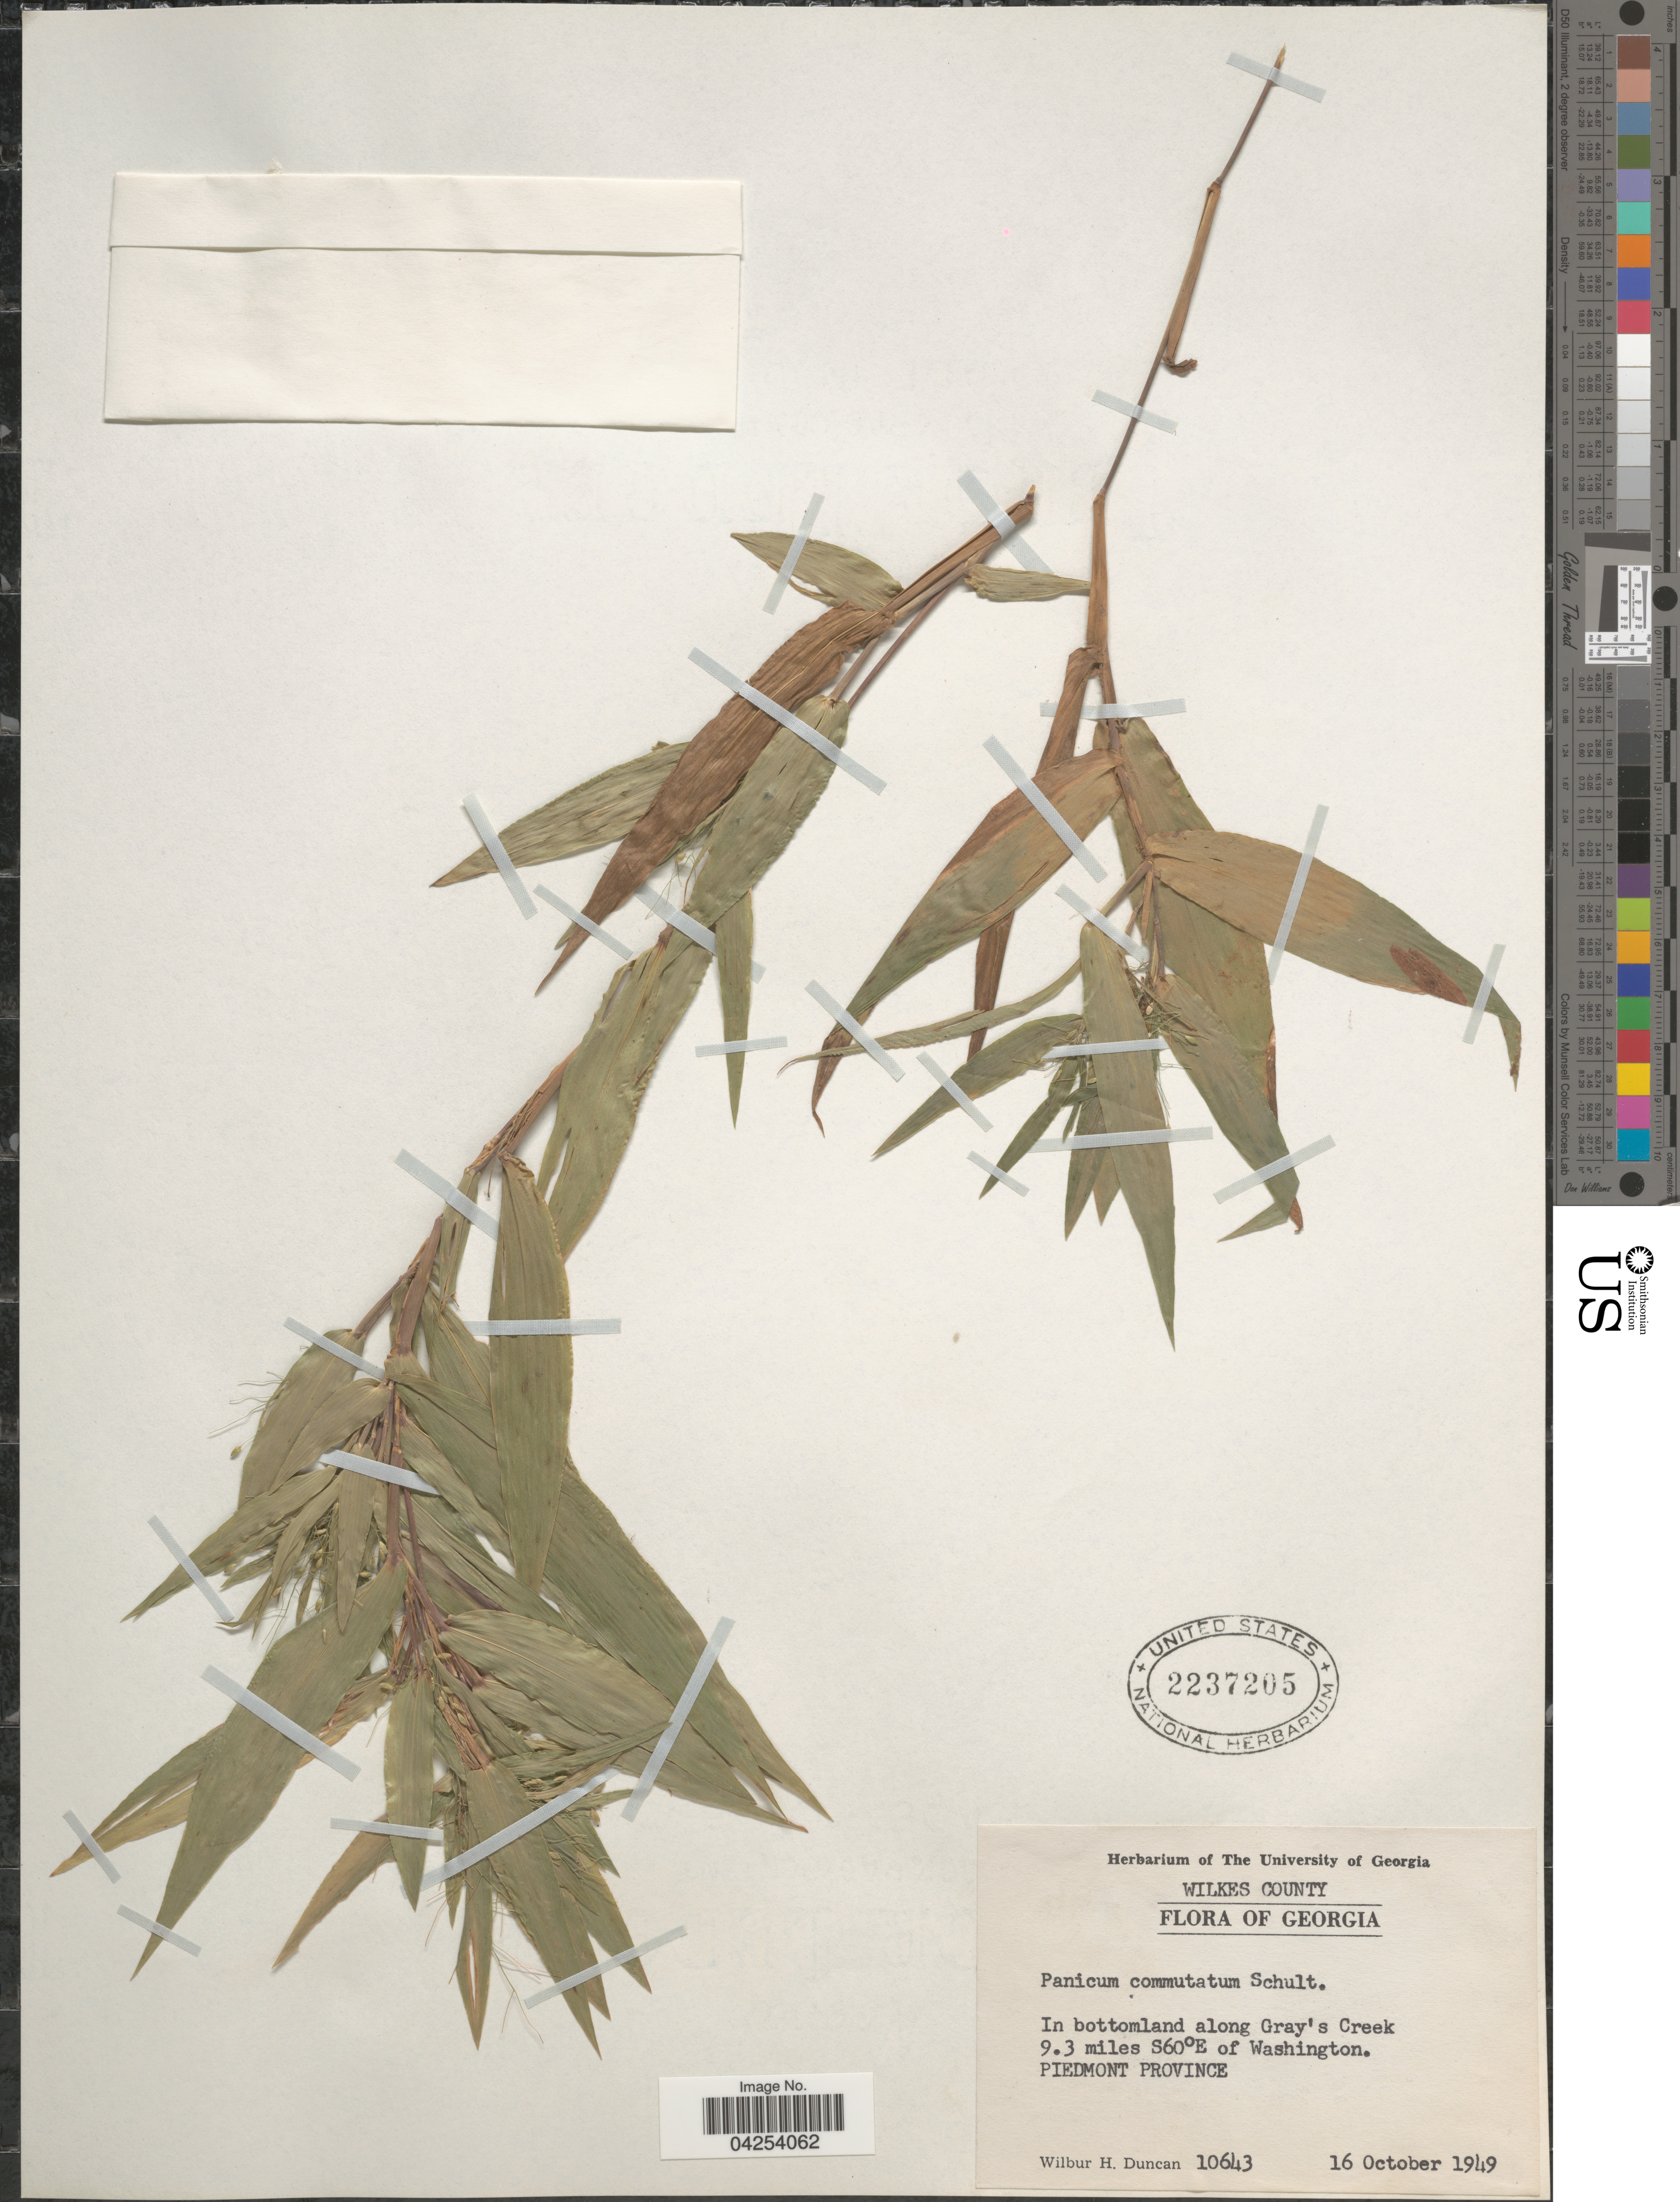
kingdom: Plantae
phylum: Tracheophyta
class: Liliopsida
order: Poales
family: Poaceae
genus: Dichanthelium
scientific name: Dichanthelium commutatum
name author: (Schult.) Gould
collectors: W. H. Duncan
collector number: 10643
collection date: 1949-10-16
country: United States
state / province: Georgia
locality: Wilkes County. In bottomland along Gray's Creek 9.3 miles S60°E of Washington. Piedmont Province.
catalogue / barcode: US 2237205